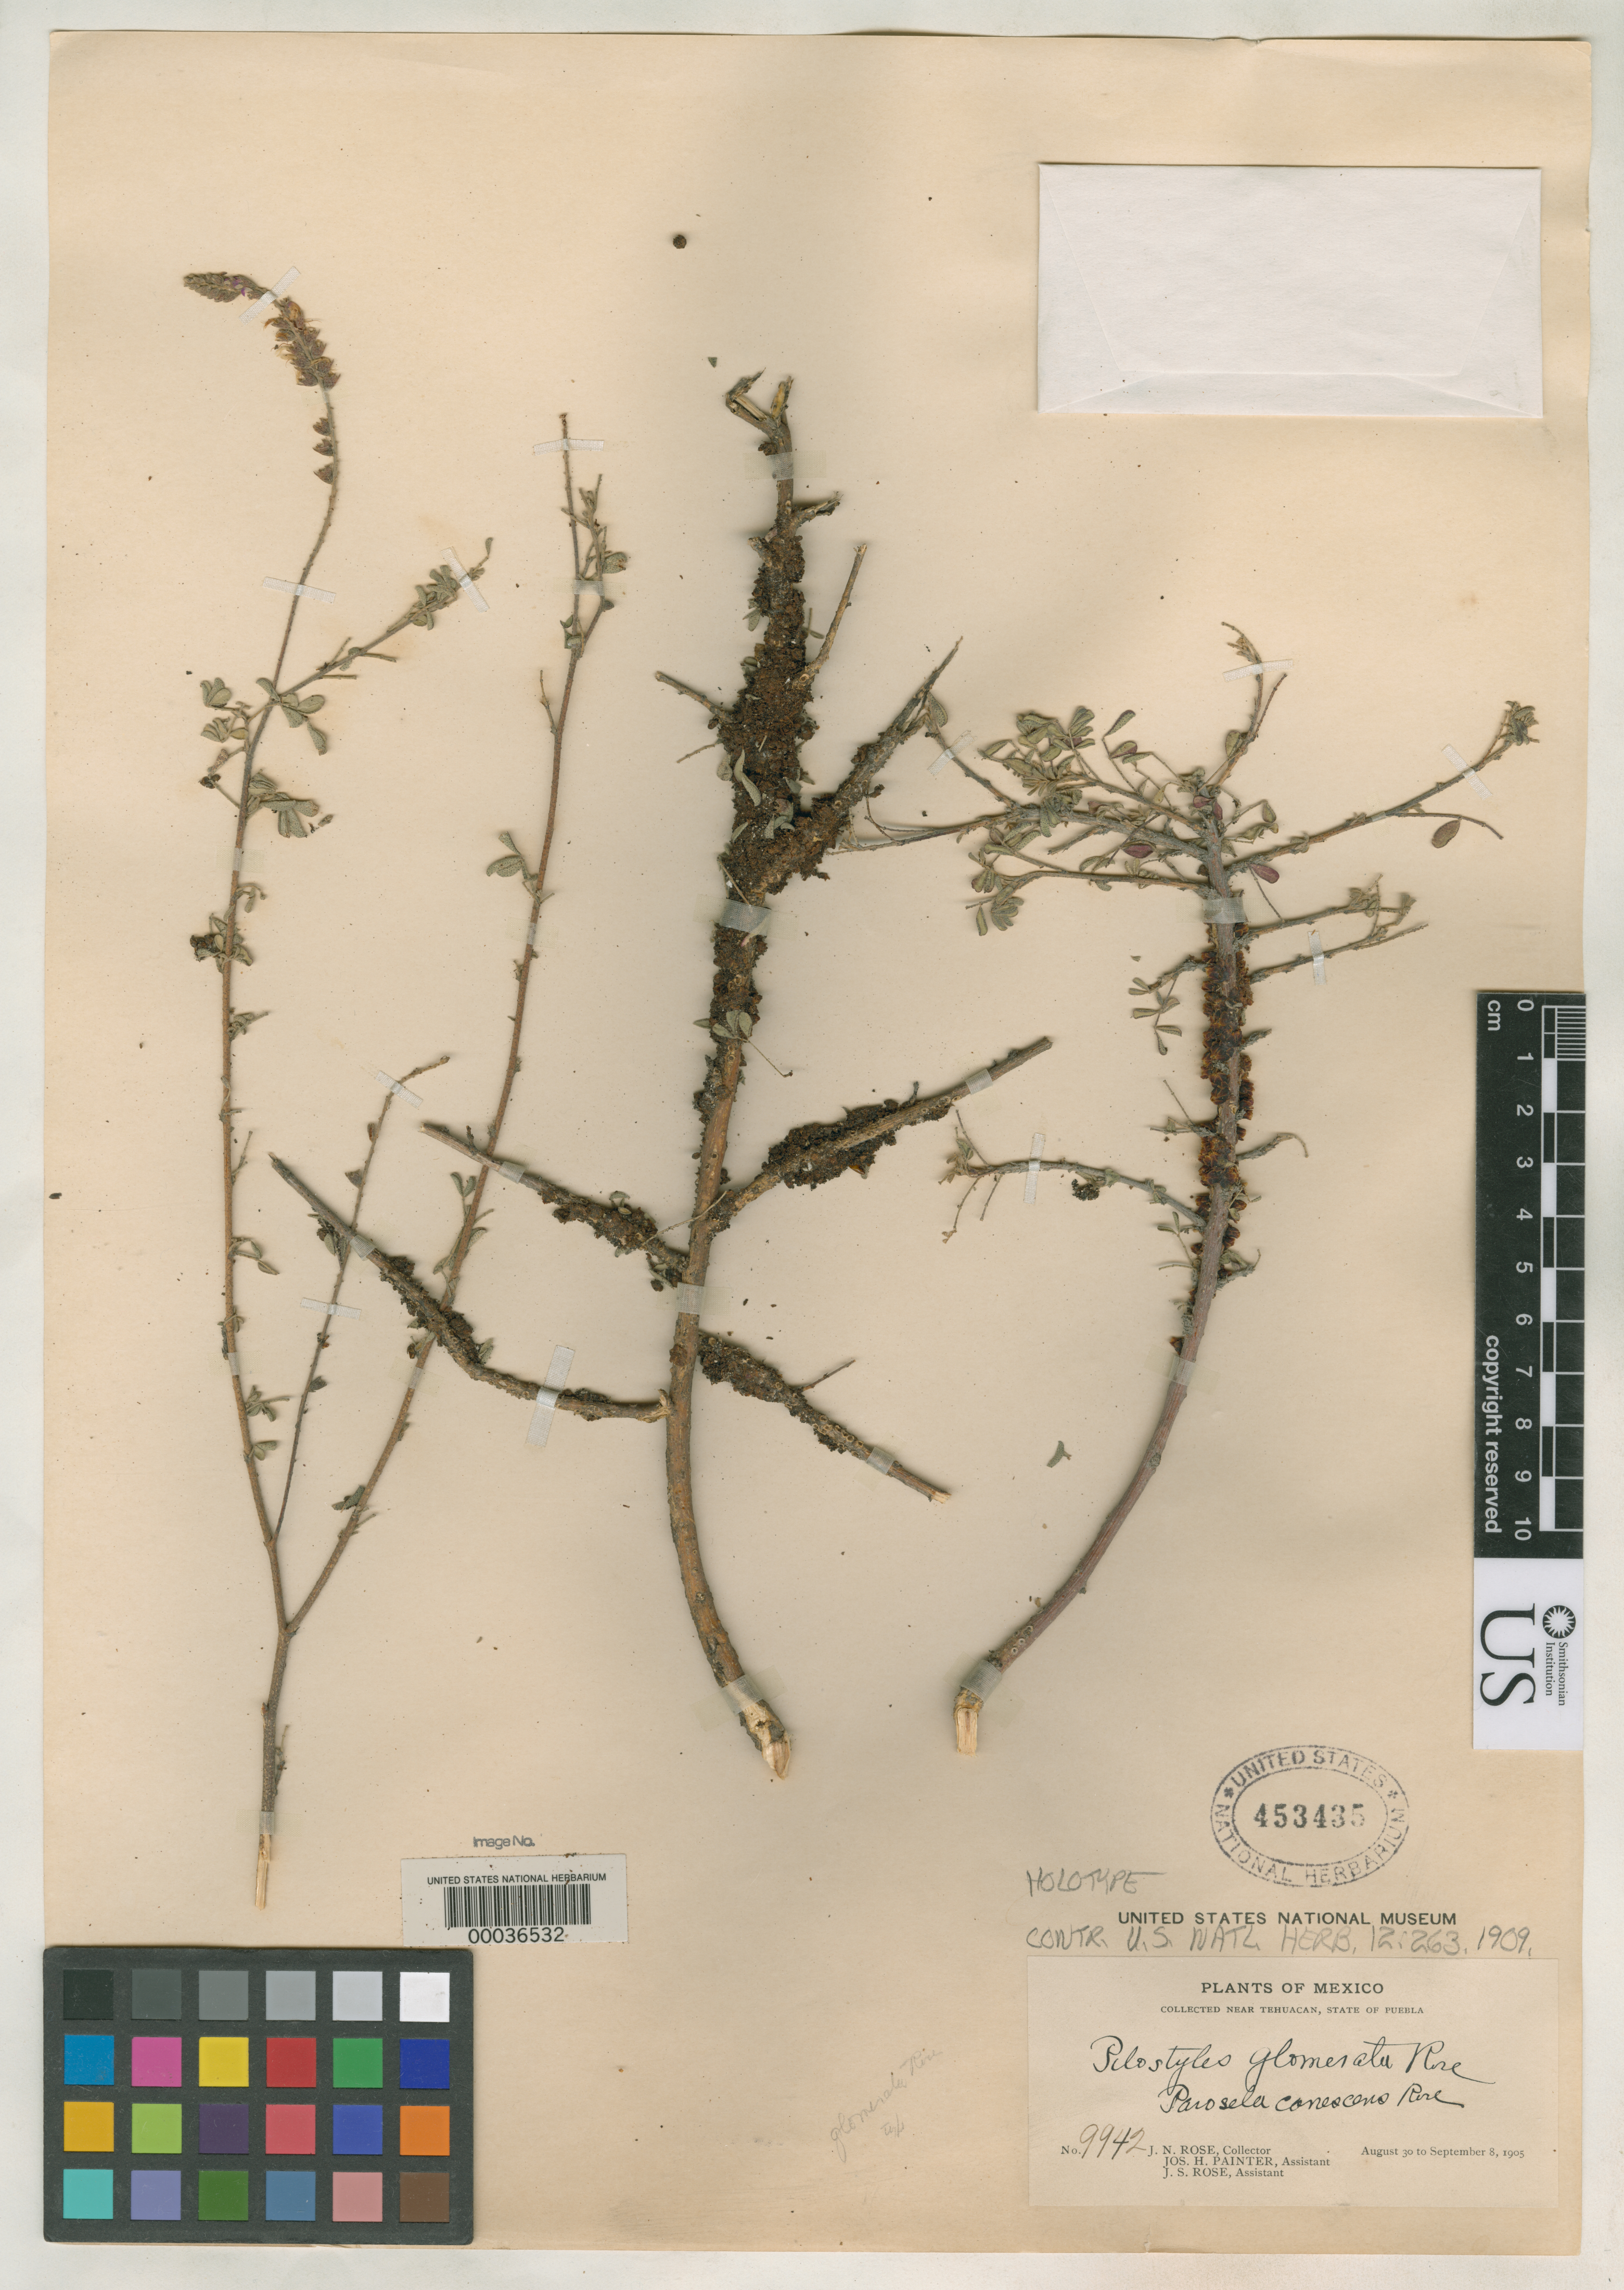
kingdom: Plantae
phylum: Tracheophyta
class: Magnoliopsida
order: Cucurbitales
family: Apodanthaceae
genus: Pilostyles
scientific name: Pilostyles glomerata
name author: Rose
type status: Holotype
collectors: J. N. Rose, J. H. Painter & J. S. Rose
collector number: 9942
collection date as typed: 30 Aug 1905 to 08 Sep 1905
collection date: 1905-08-30/1905-09-08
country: Mexico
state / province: Puebla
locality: Near Tehuacan.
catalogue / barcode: US 453435